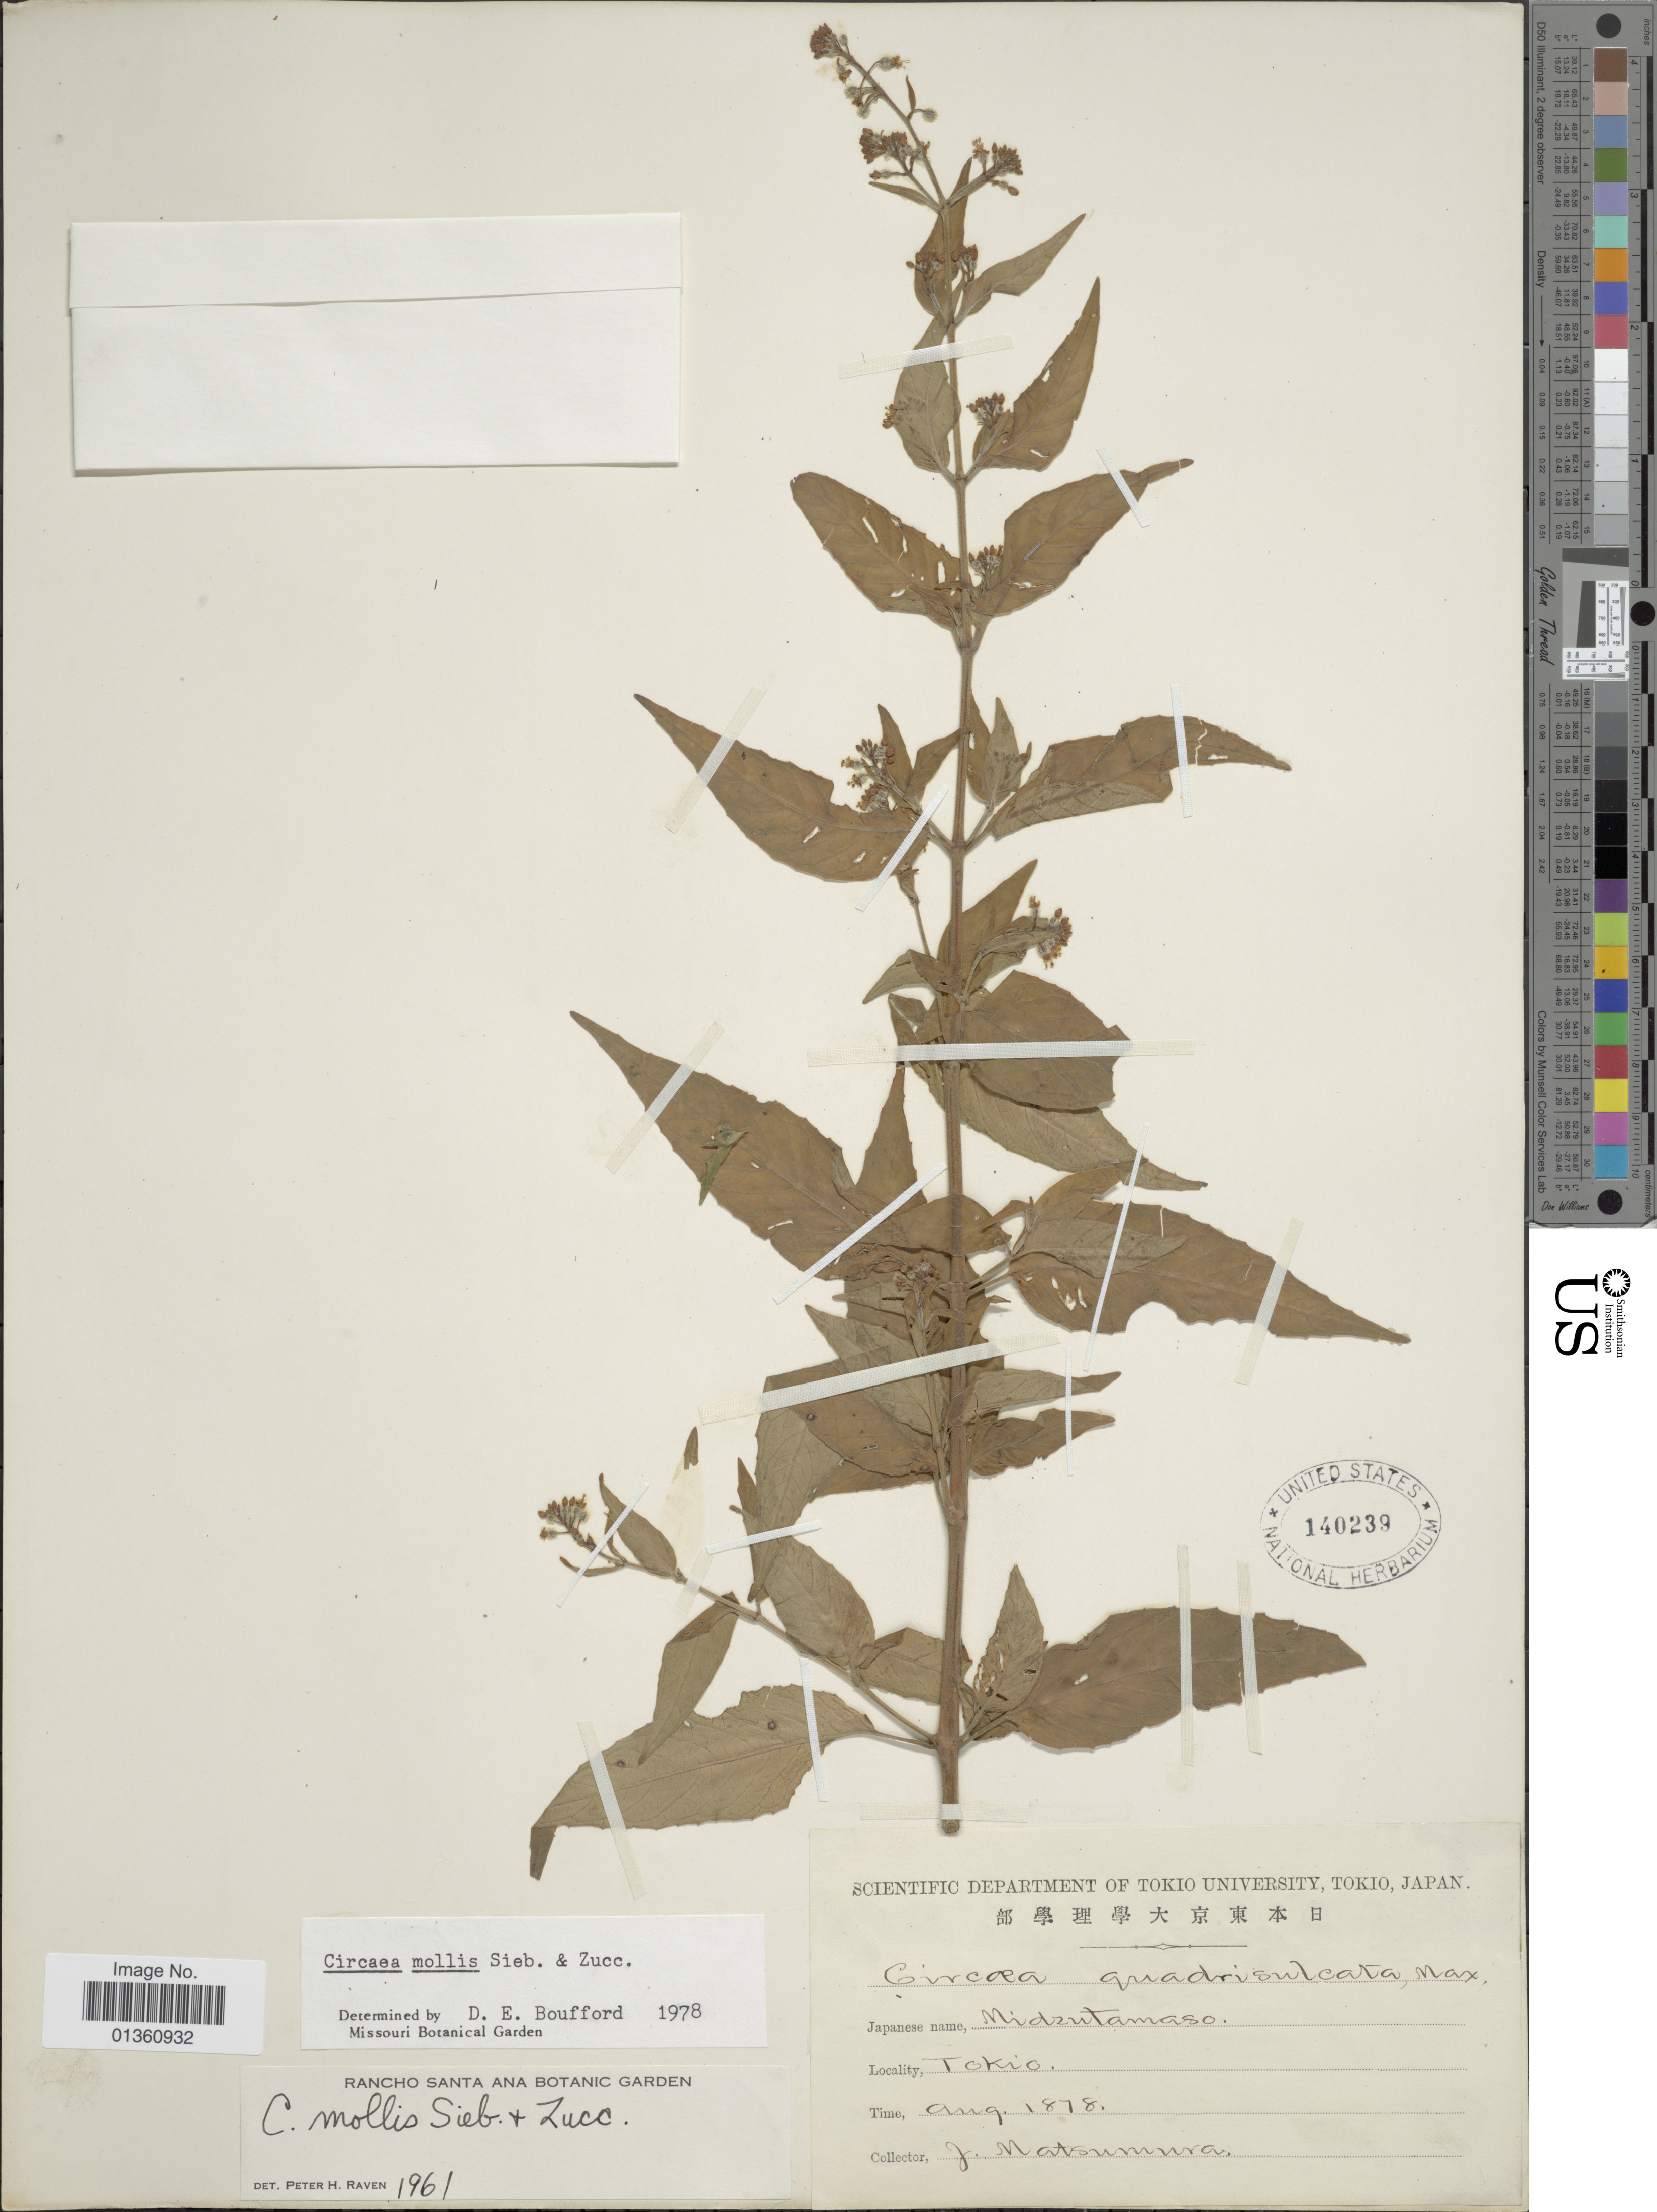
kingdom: Plantae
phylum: Tracheophyta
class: Magnoliopsida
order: Myrtales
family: Onagraceae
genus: Circaea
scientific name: Circaea mollis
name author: Siebold & Zucc.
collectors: J. Matsumura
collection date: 1878-08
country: Japan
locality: Tokio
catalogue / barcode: US 140239